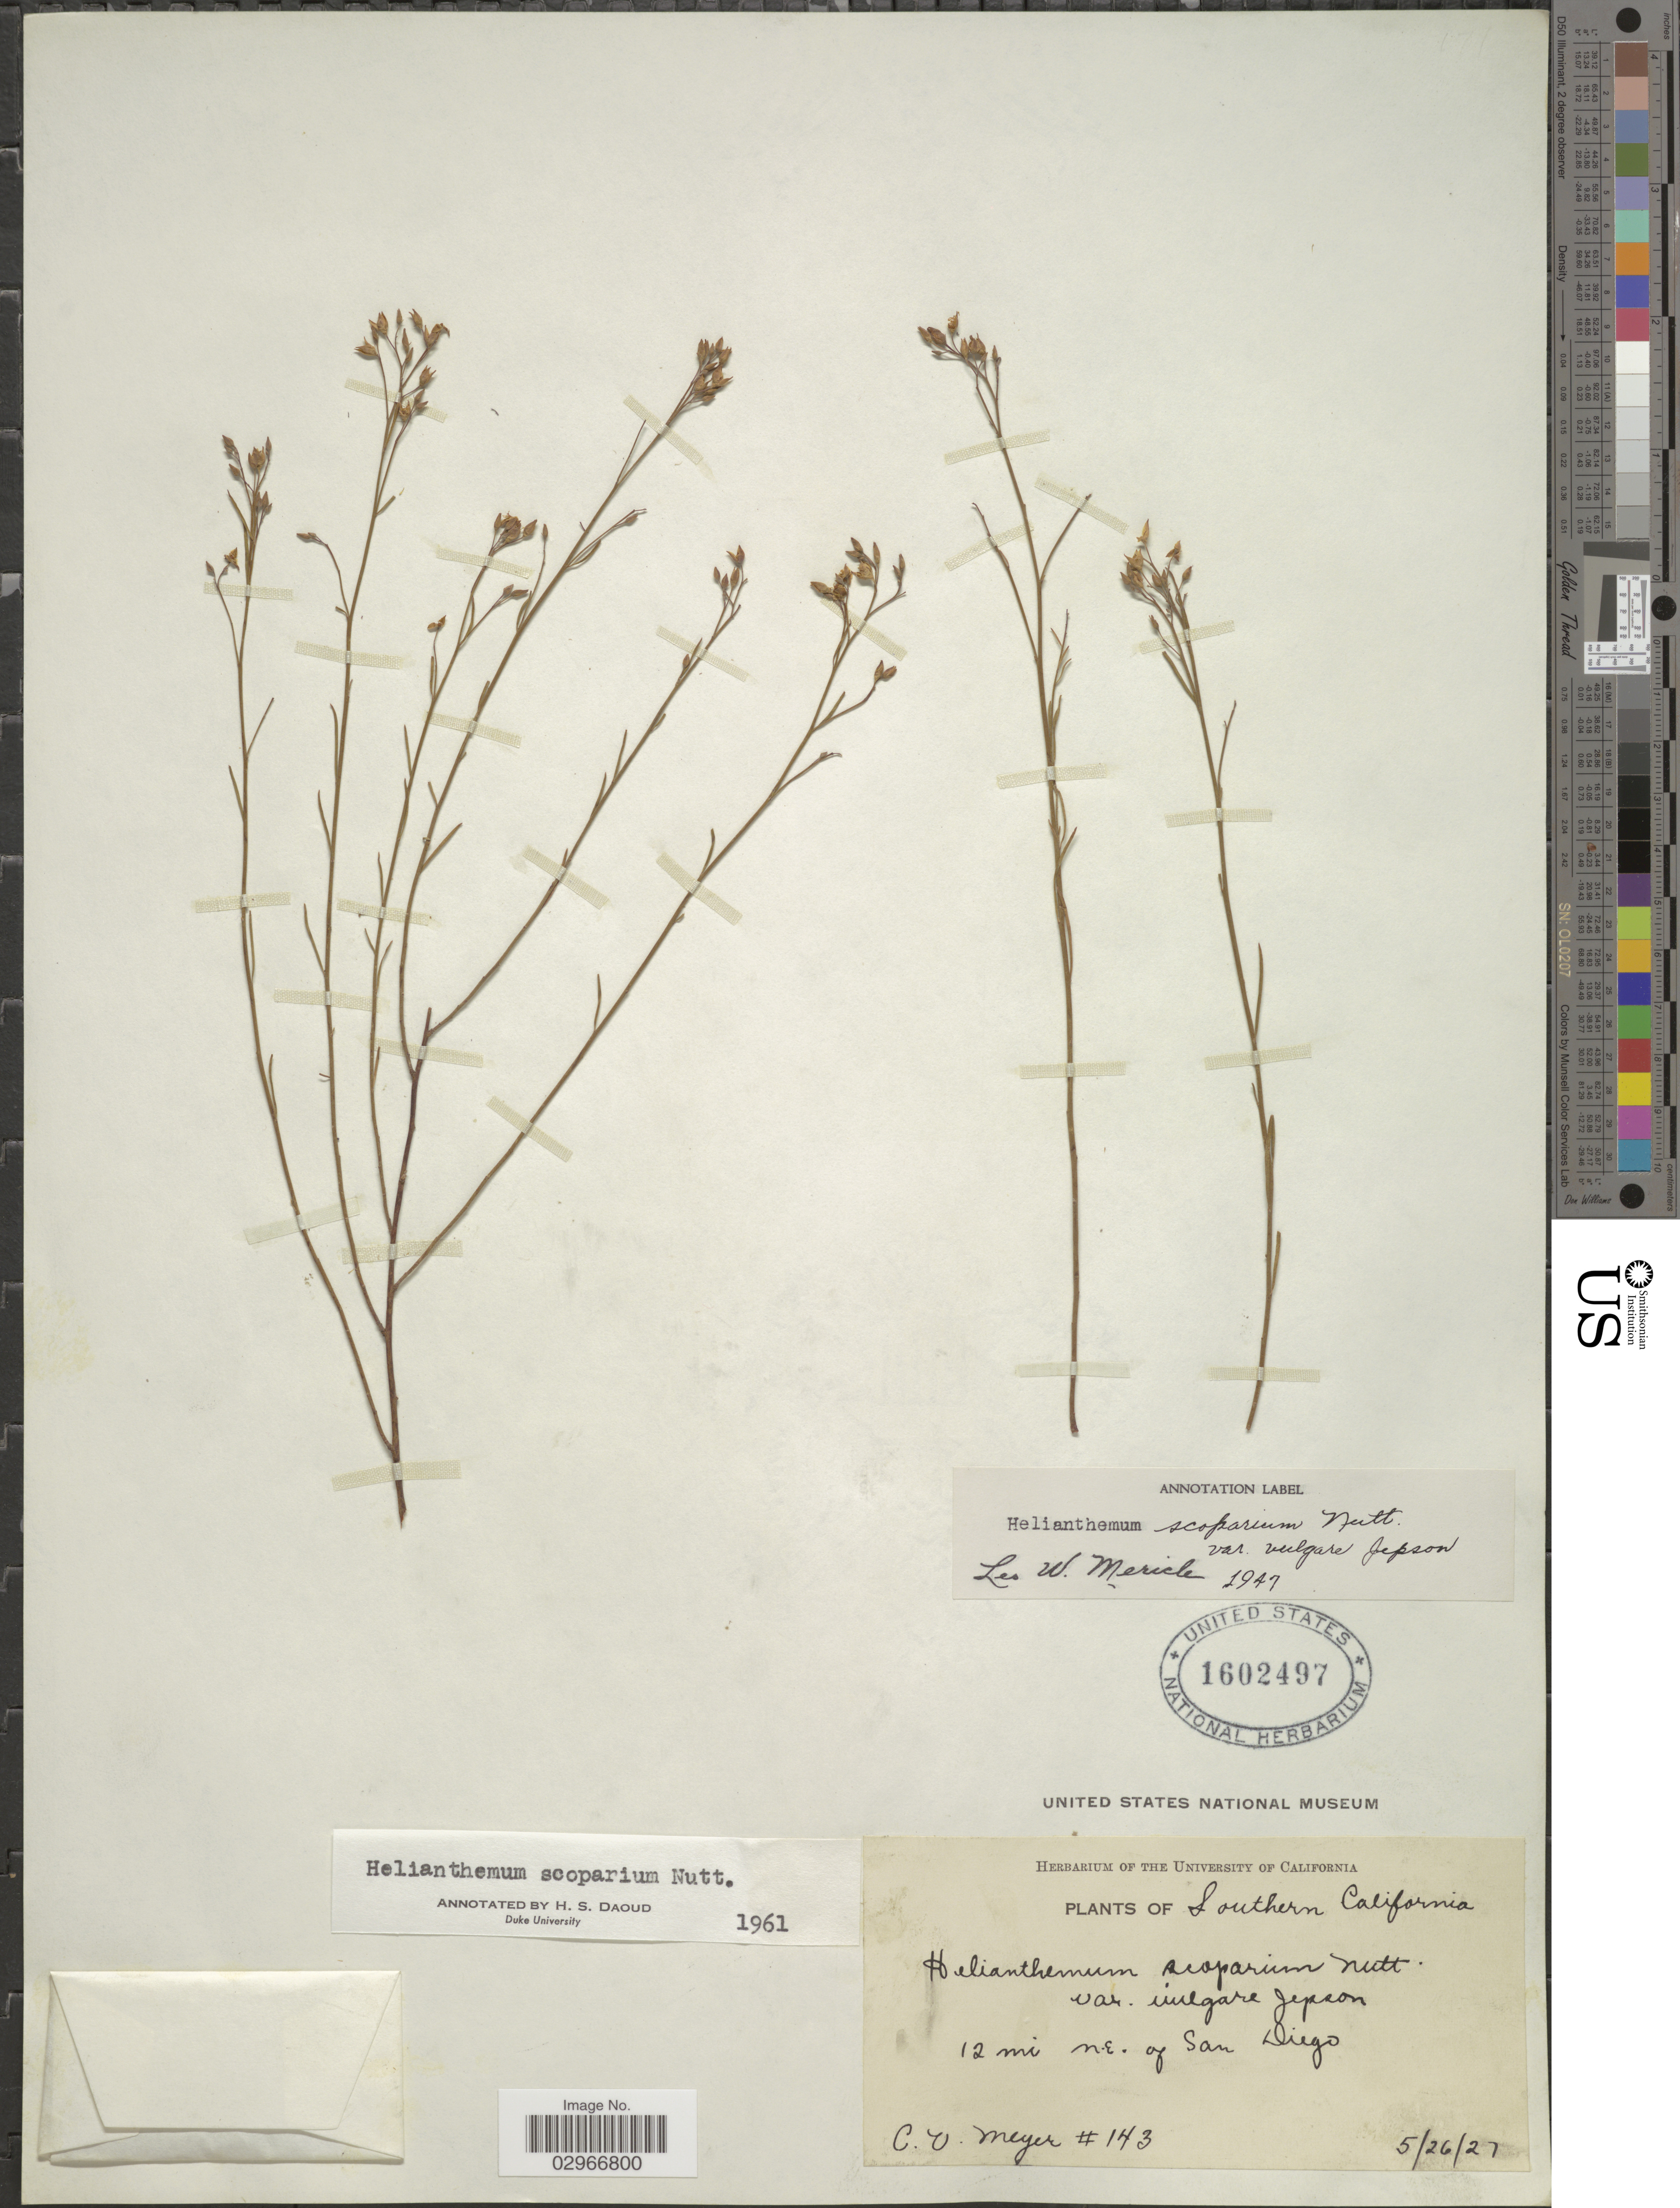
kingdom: Plantae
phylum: Tracheophyta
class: Magnoliopsida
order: Malvales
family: Cistaceae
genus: Helianthemum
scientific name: Helianthemum scoparium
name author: Nutt. ex Torr. & A. Gray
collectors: C. V. Meyer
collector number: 143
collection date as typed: Transcribed d/m/y: 26/5/27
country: United States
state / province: California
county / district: San Diego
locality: Southern California, 12 mi. N.E. of San Diego.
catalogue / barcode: US 1602497